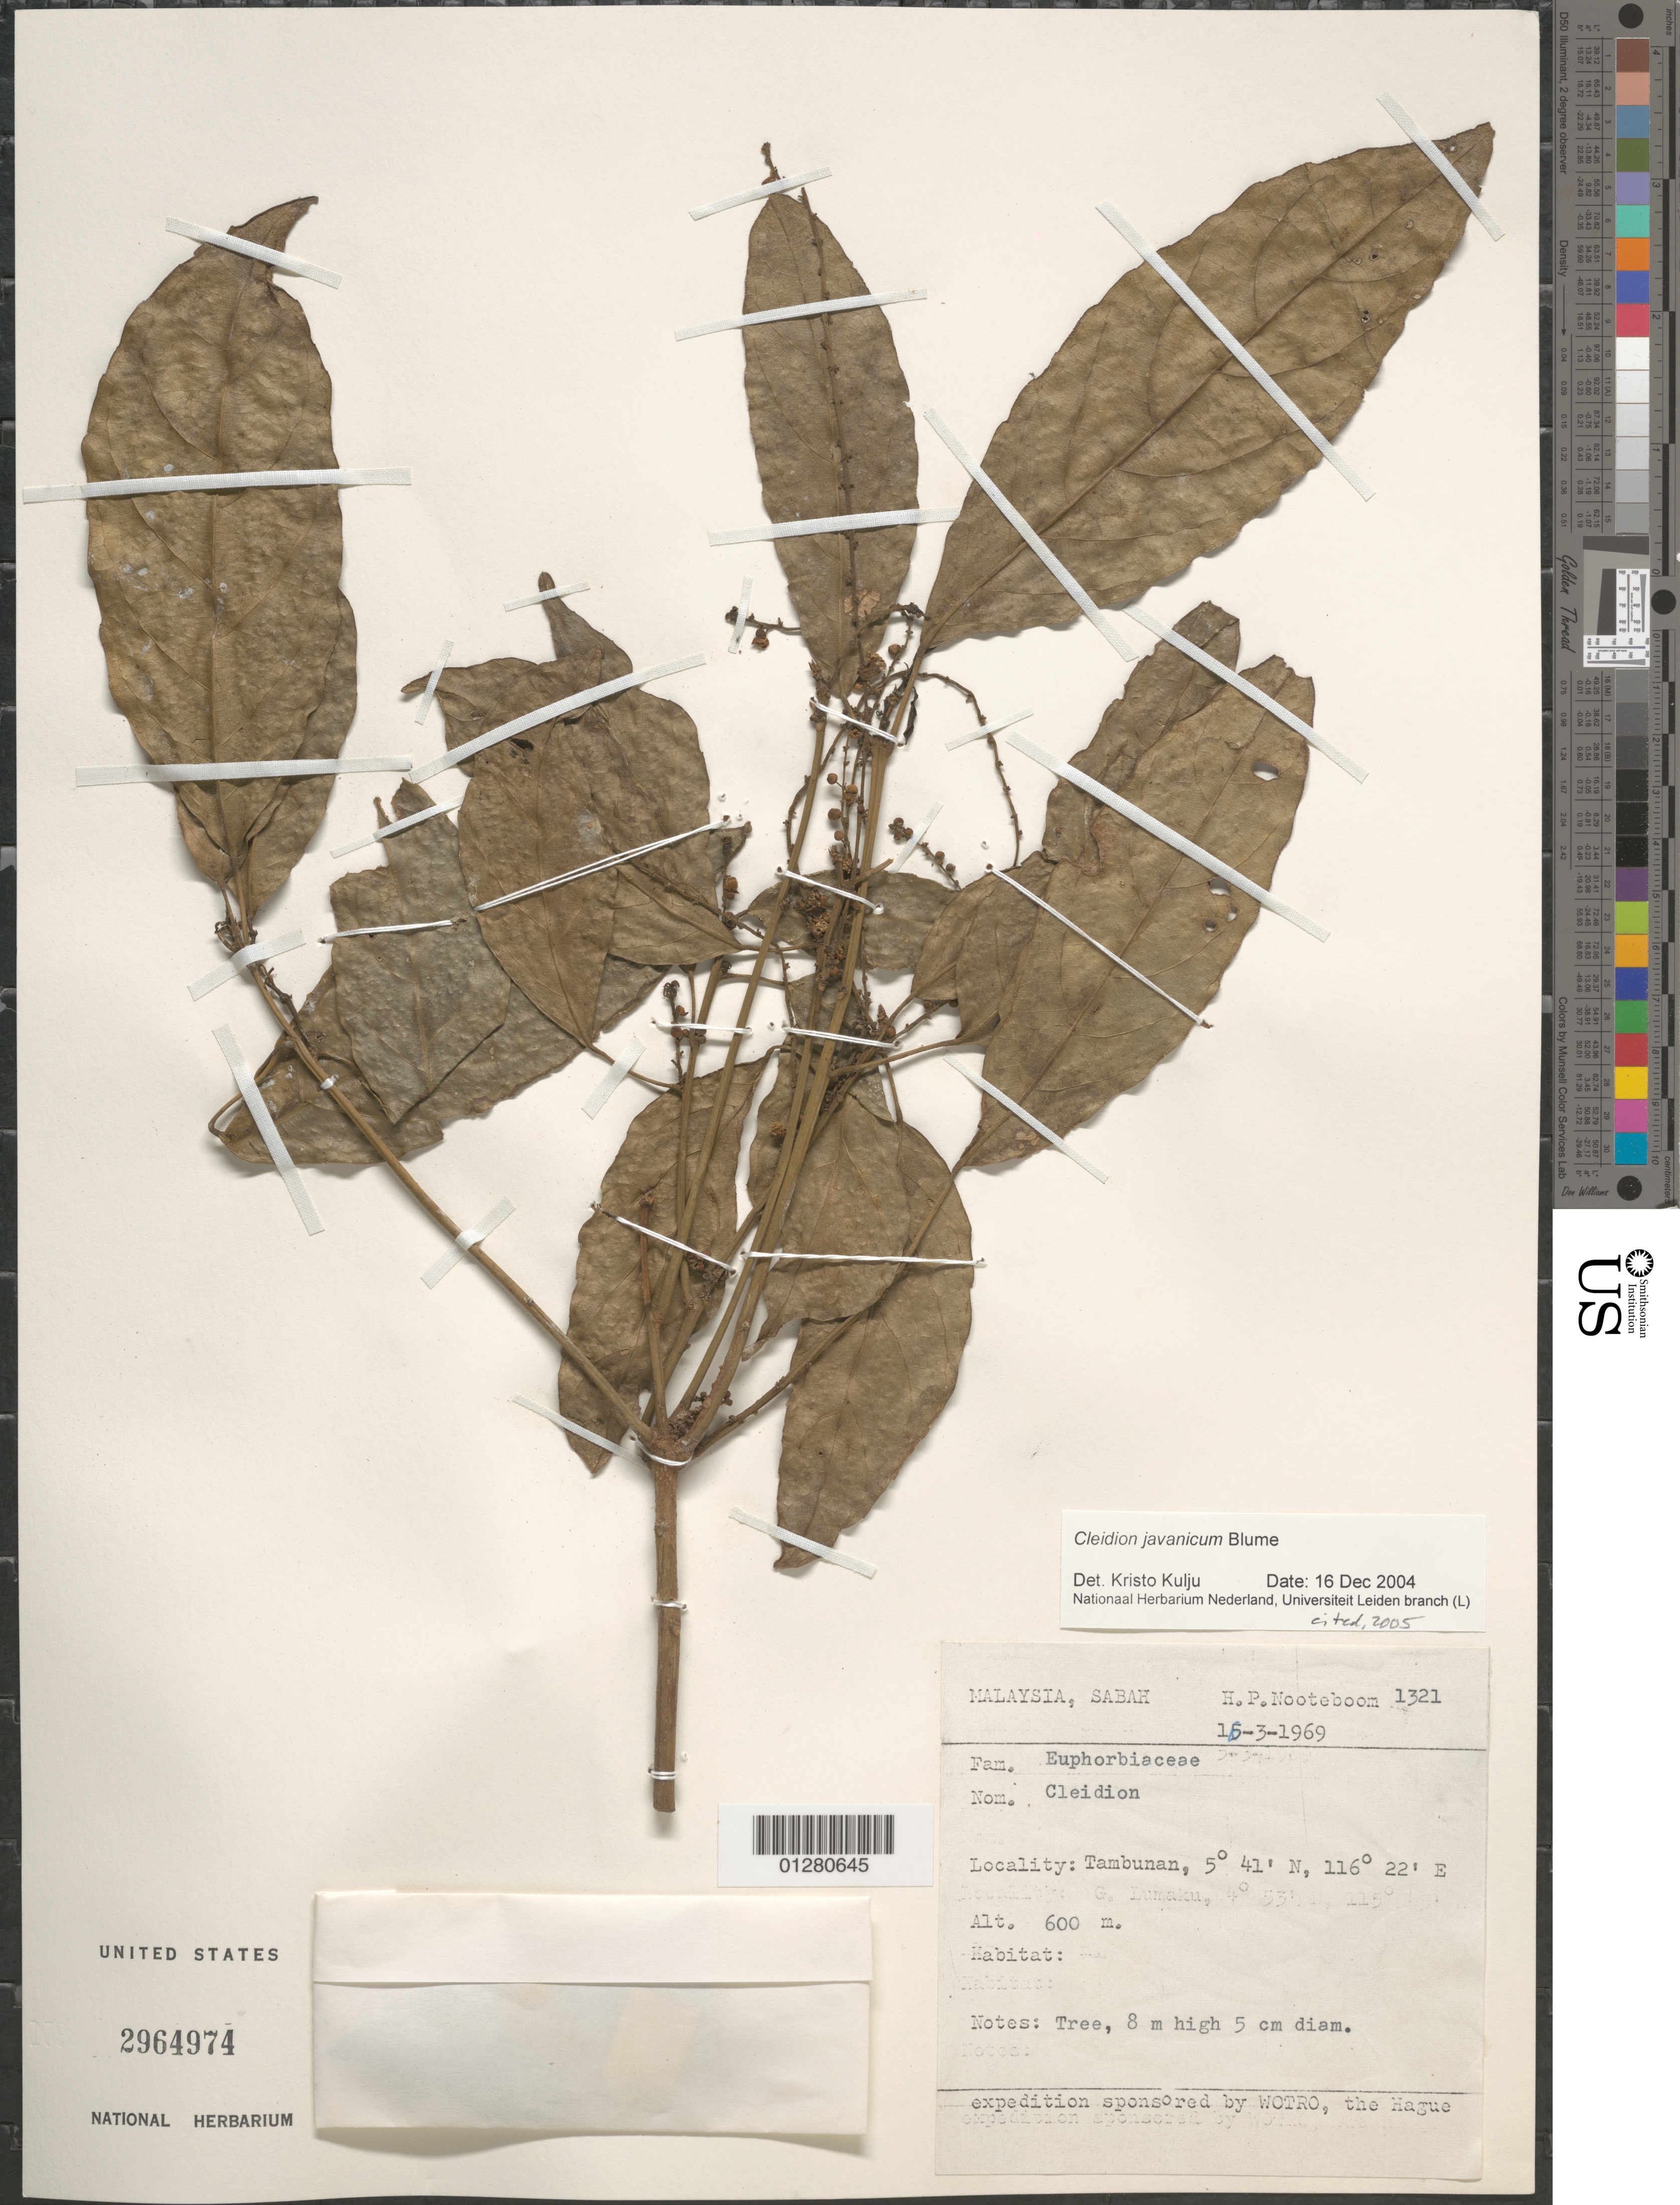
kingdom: Plantae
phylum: Tracheophyta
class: Magnoliopsida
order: Malpighiales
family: Euphorbiaceae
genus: Cleidion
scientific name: Cleidion javanicum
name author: Blume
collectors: H. P. Nooteboom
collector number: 1321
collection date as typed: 16 Mar 1969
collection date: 1969-03-16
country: Malaysia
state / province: Sabah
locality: Tambunan.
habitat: Tree.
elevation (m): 600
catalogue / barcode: US 2964974